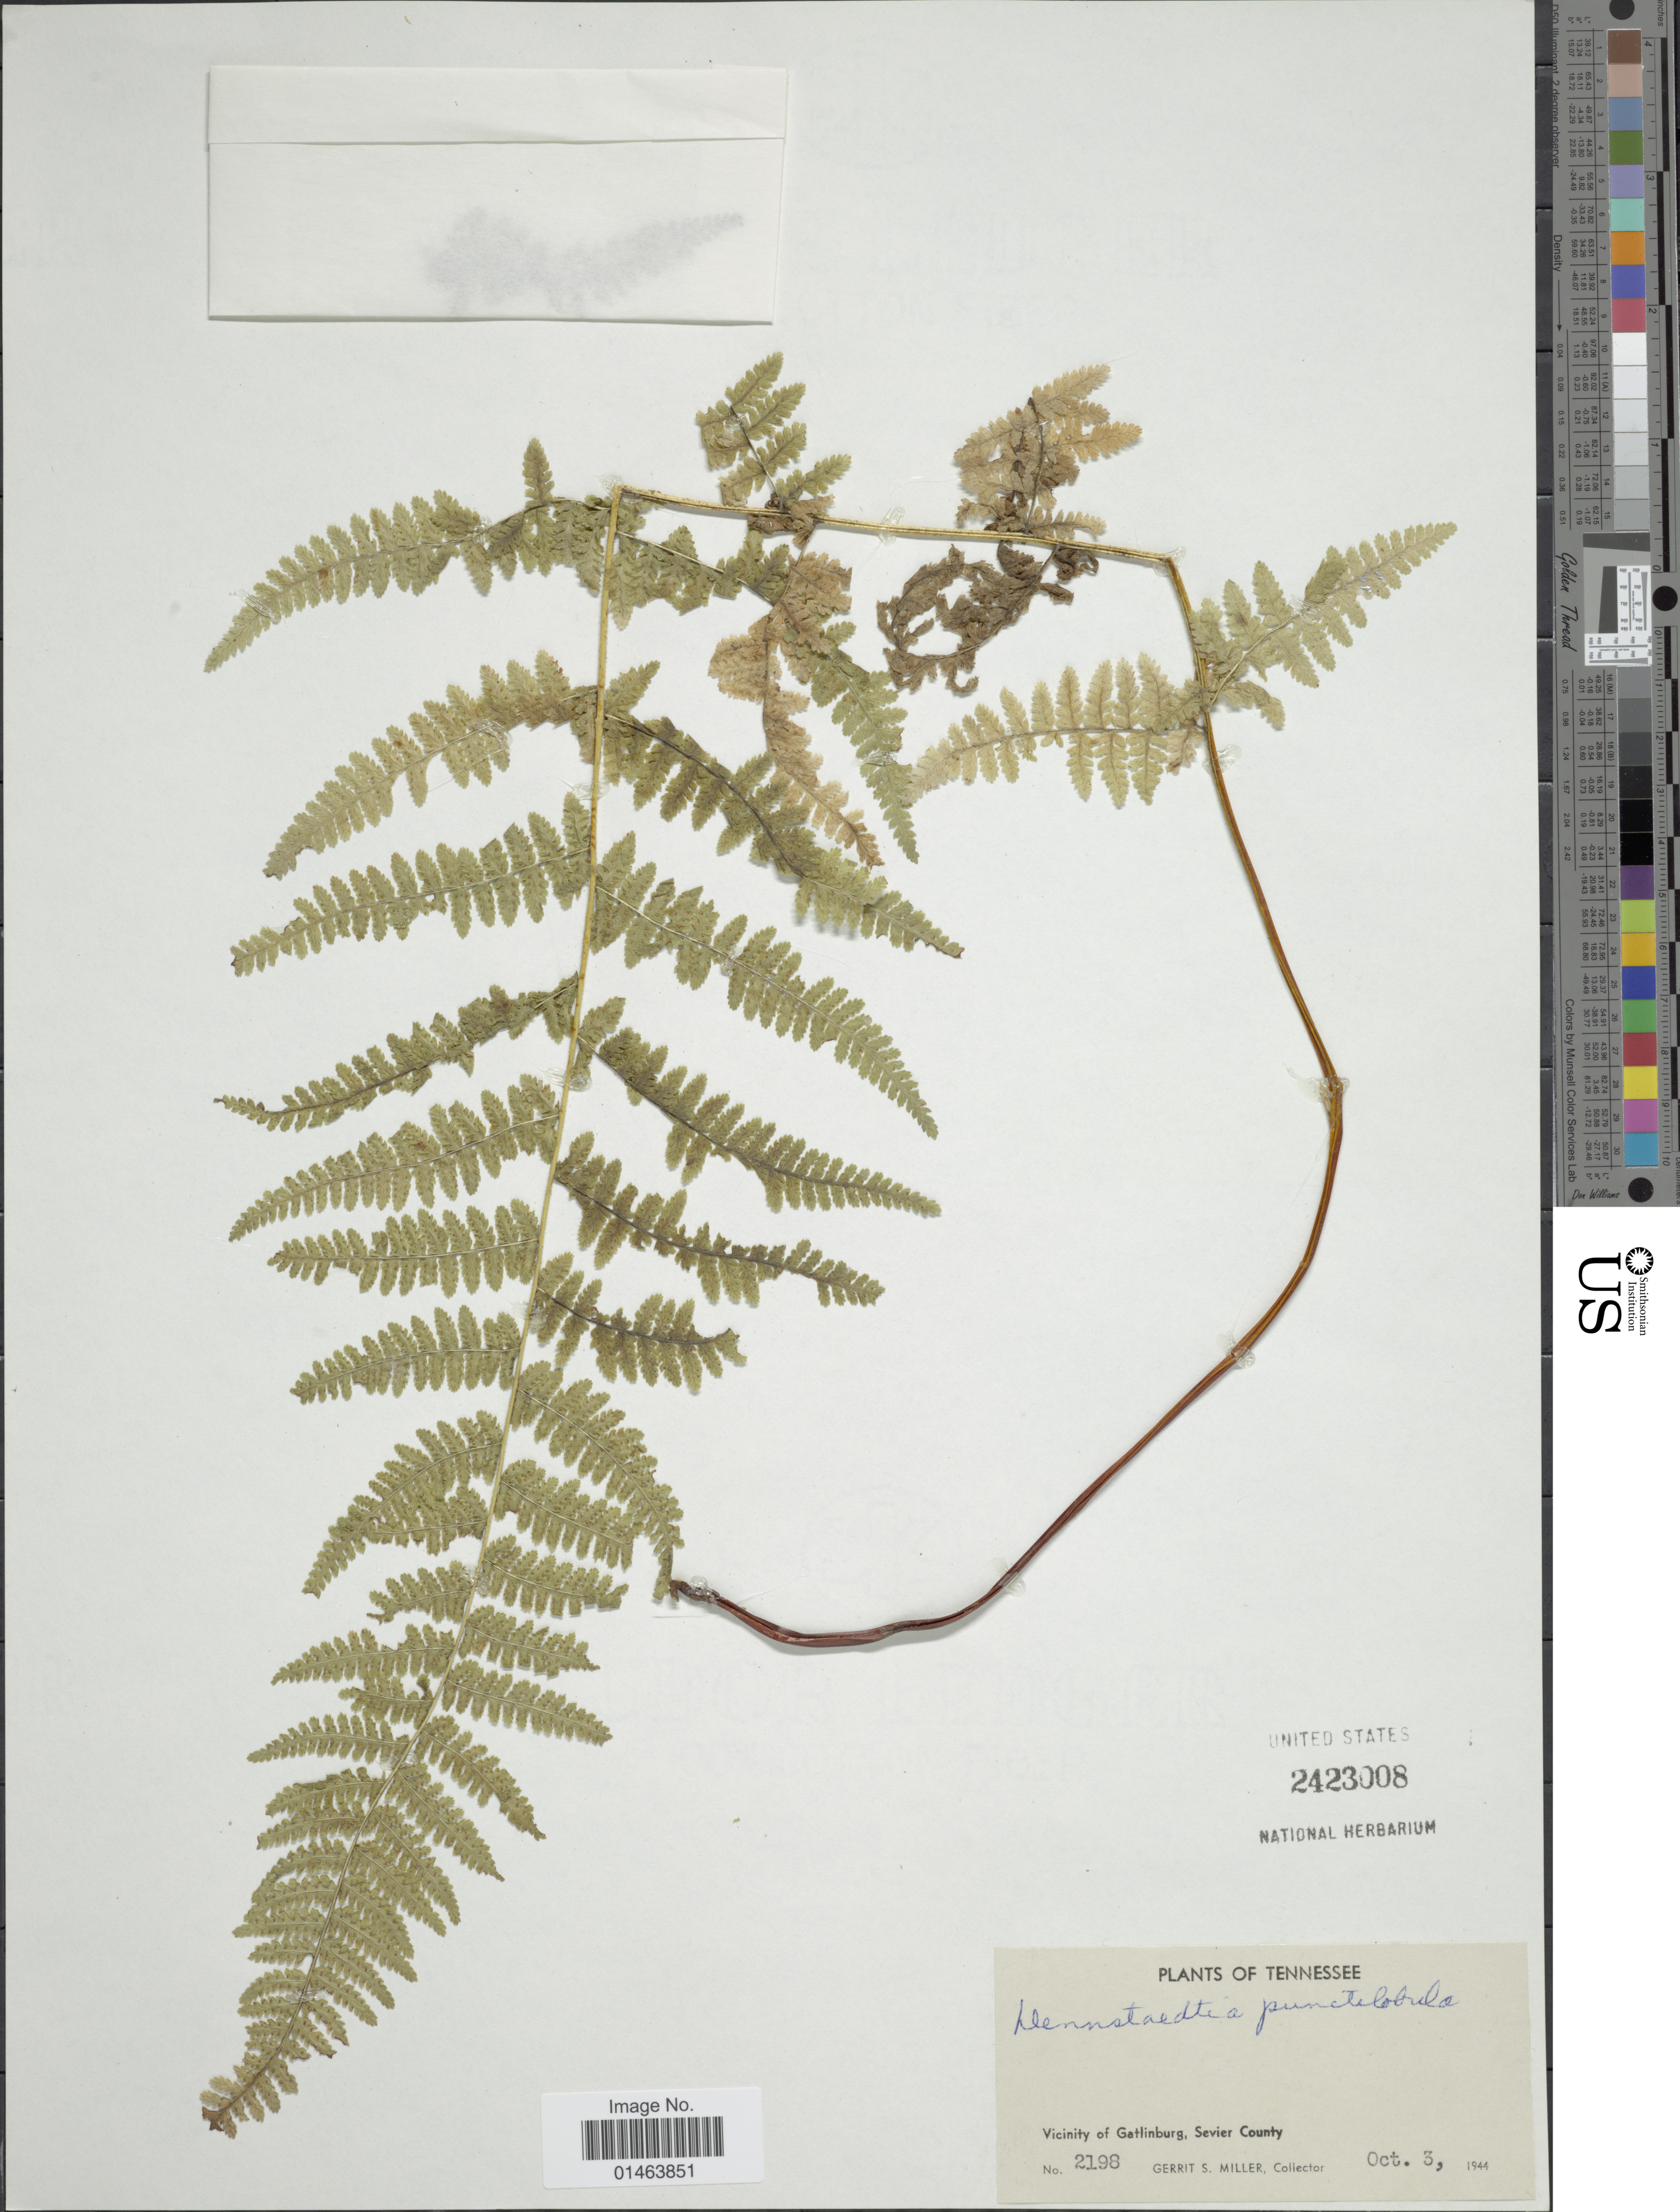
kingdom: Plantae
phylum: Tracheophyta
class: Polypodiopsida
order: Polypodiales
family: Dennstaedtiaceae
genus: Dennstaedtia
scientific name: Dennstaedtia punctilobula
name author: (Michx.) T. Moore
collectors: G. S. Miller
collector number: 2198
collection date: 1944-10-03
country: United States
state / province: Tennessee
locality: Tennessee, Vicinity of Gatlinburg, Servier County.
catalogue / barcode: US 2423008